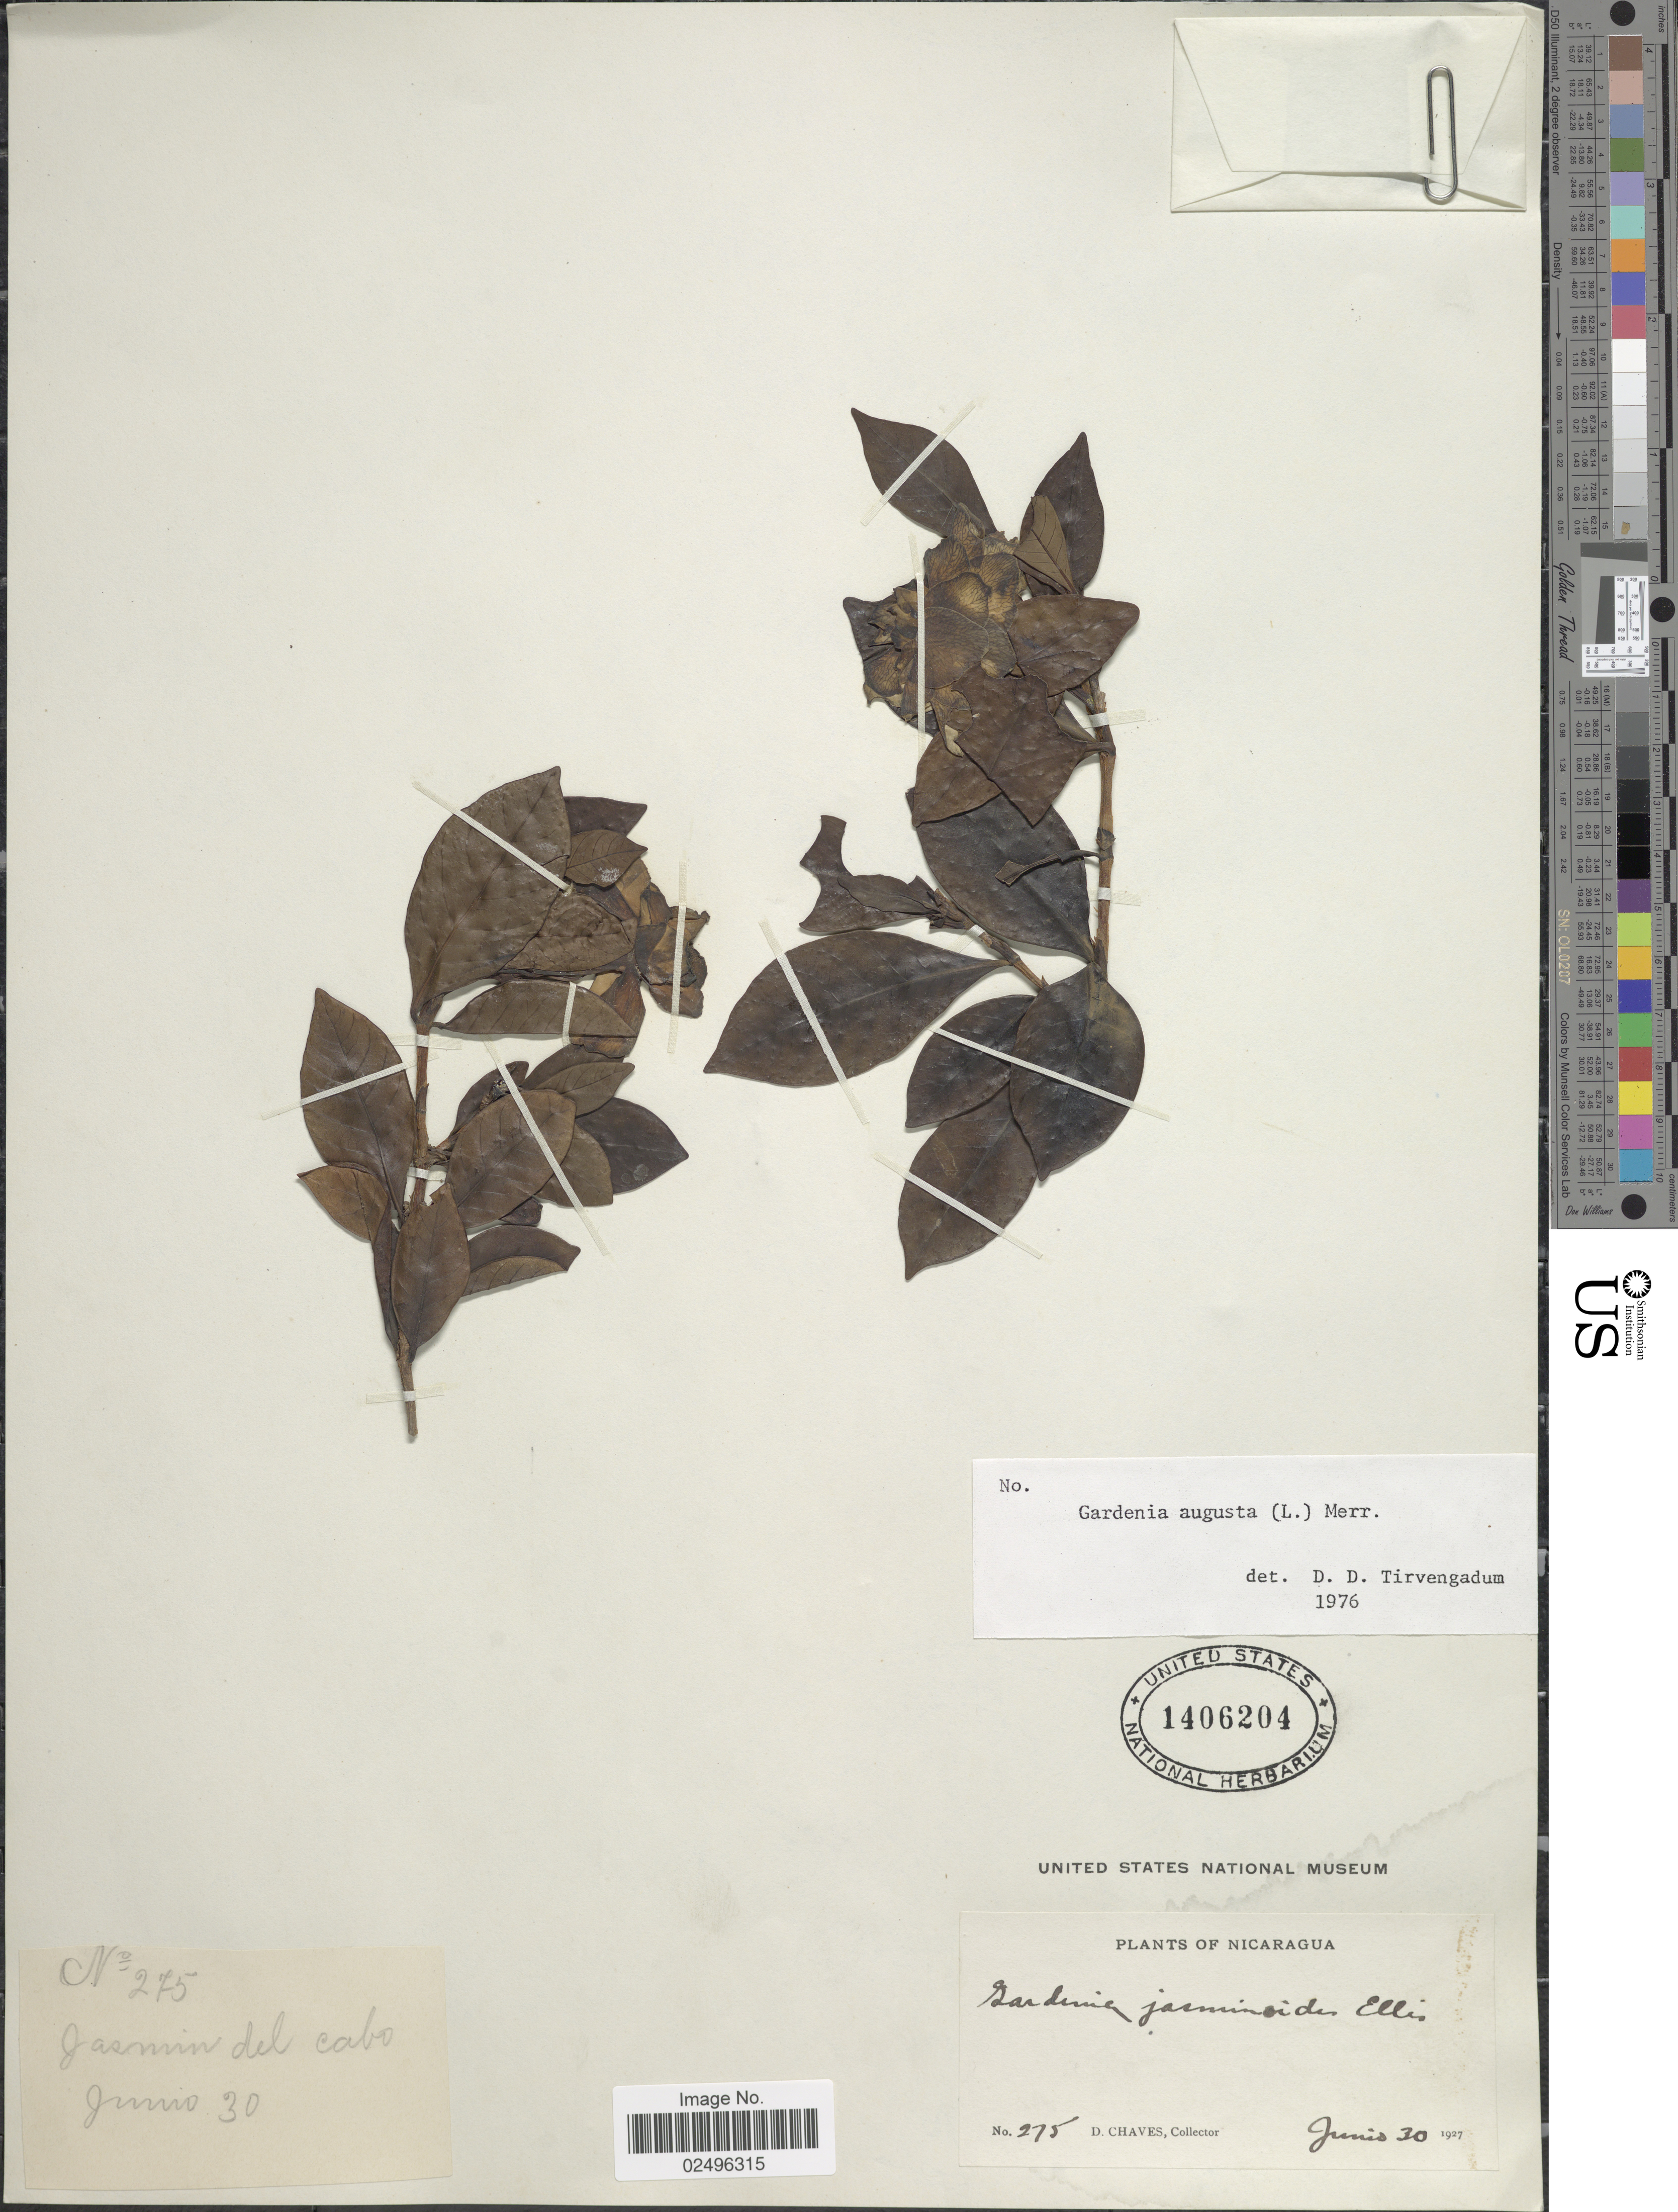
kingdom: Plantae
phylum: Tracheophyta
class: Magnoliopsida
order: Gentianales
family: Rubiaceae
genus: Gardenia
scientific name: Gardenia augusta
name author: (L.) Merr.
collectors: D. Chaves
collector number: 275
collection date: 1927-06-30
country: Nicaragua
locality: Jasmin del cabo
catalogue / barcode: US 1406204